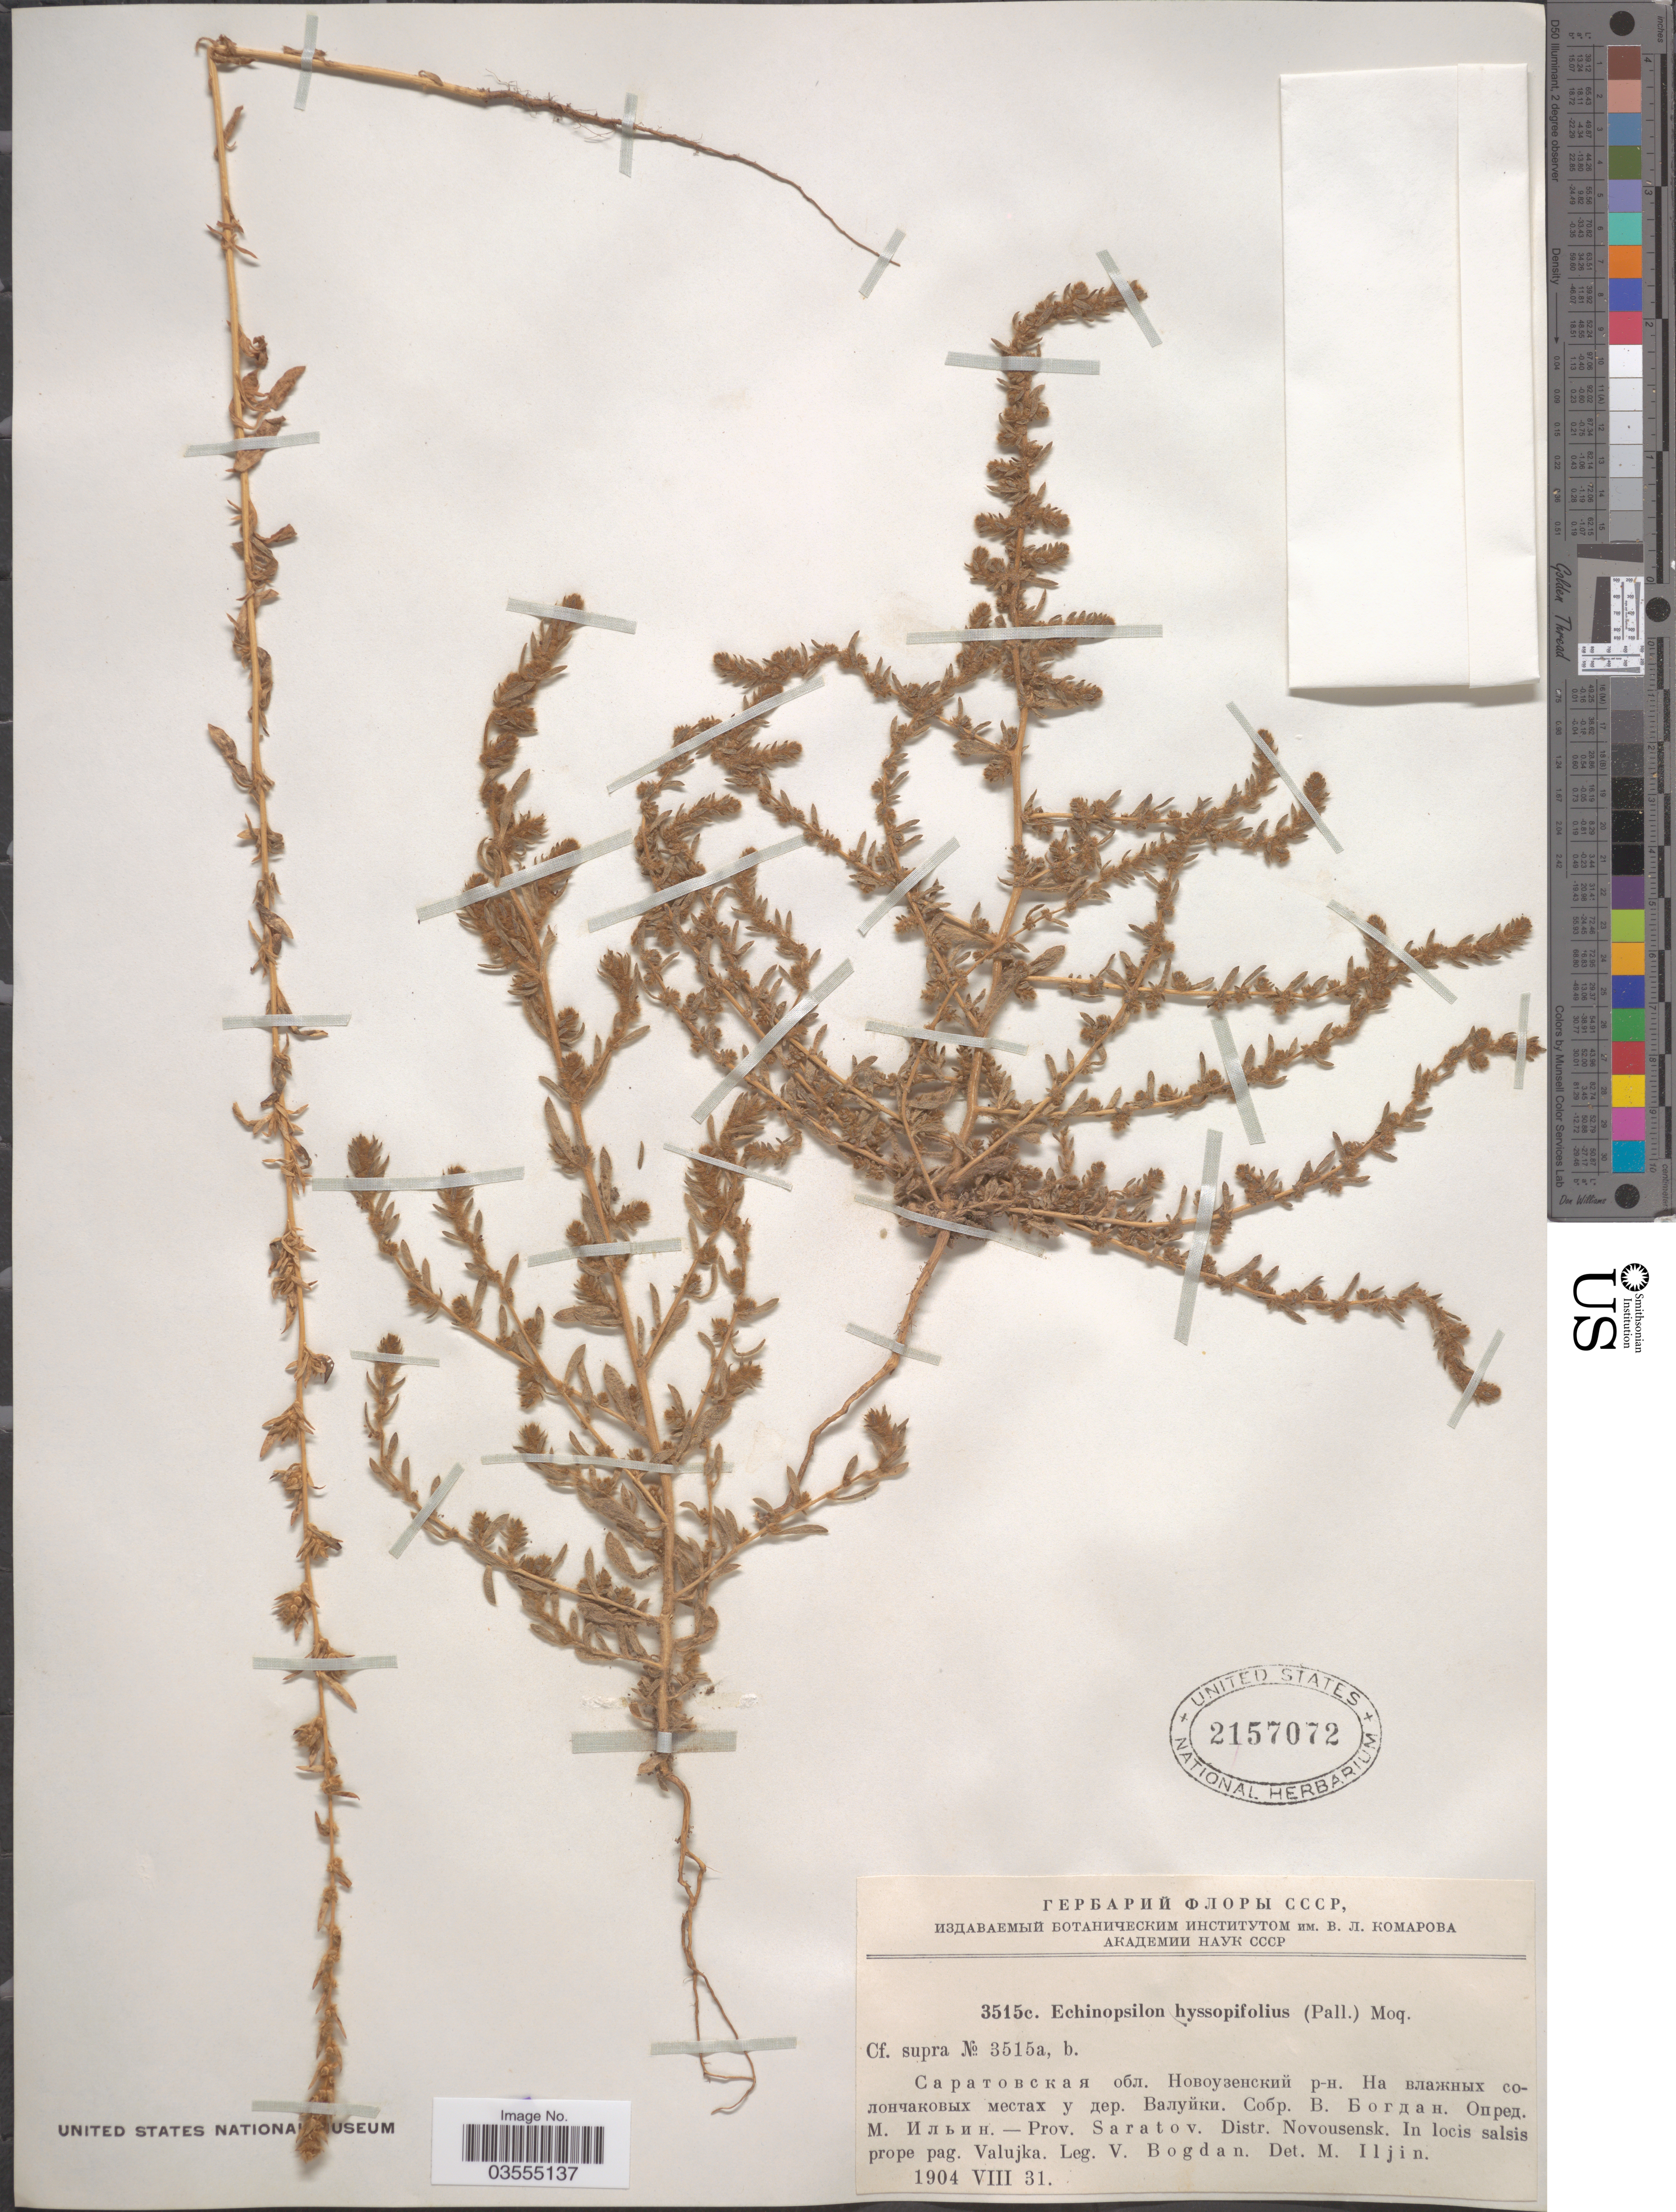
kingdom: Plantae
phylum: Tracheophyta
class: Magnoliopsida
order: Caryophyllales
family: Amaranthaceae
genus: Bassia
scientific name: Bassia hyssopifolia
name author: (Pall.) Kuntze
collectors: V. Bogdan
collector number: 3515c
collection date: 1904-08-31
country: Russian Federation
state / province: Saratov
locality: Distr. Novousensk. In locis salsis prope pag. Valujka.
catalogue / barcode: US 2157072